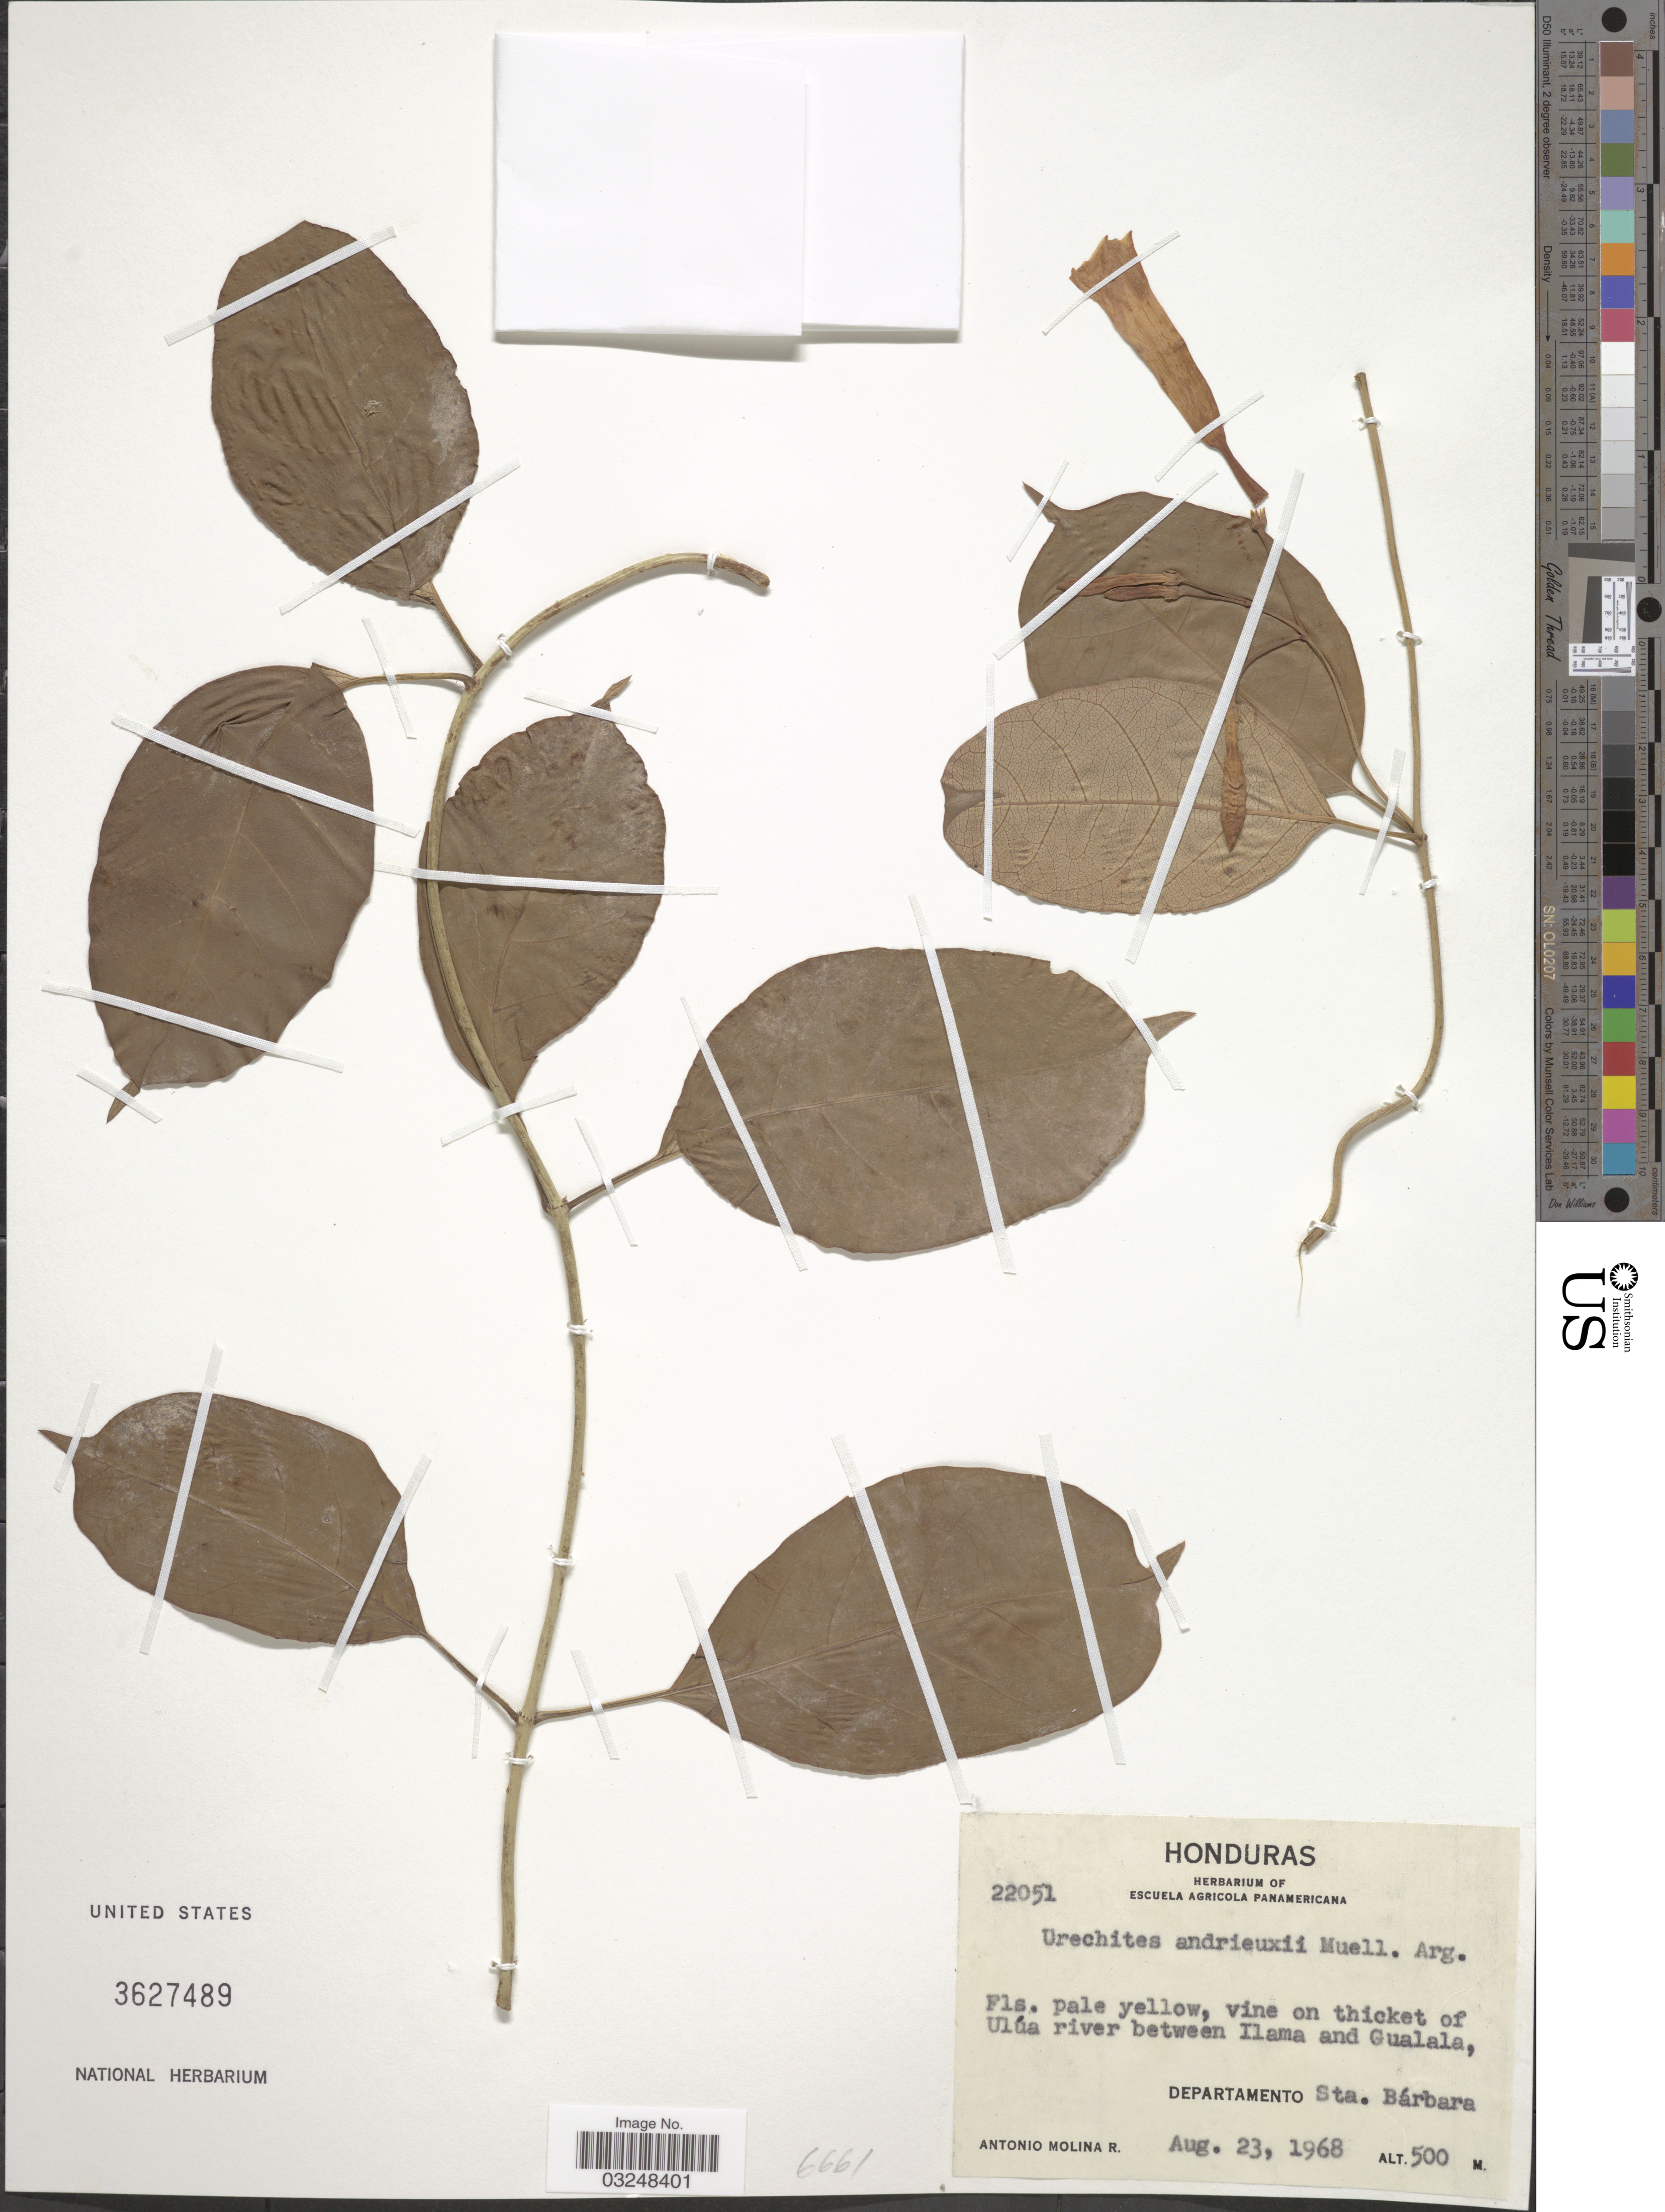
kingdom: Plantae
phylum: Tracheophyta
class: Magnoliopsida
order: Gentianales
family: Apocynaceae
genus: Urechites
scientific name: Urechites andrieuxii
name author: Müll. Arg.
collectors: A. Molina R.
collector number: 22051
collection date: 1968-08-23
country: Honduras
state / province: Santa Bárbara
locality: Ulúa river between Ilama and Gualala, Departamento Sta. Bárbara.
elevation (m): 500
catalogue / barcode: US 3627489